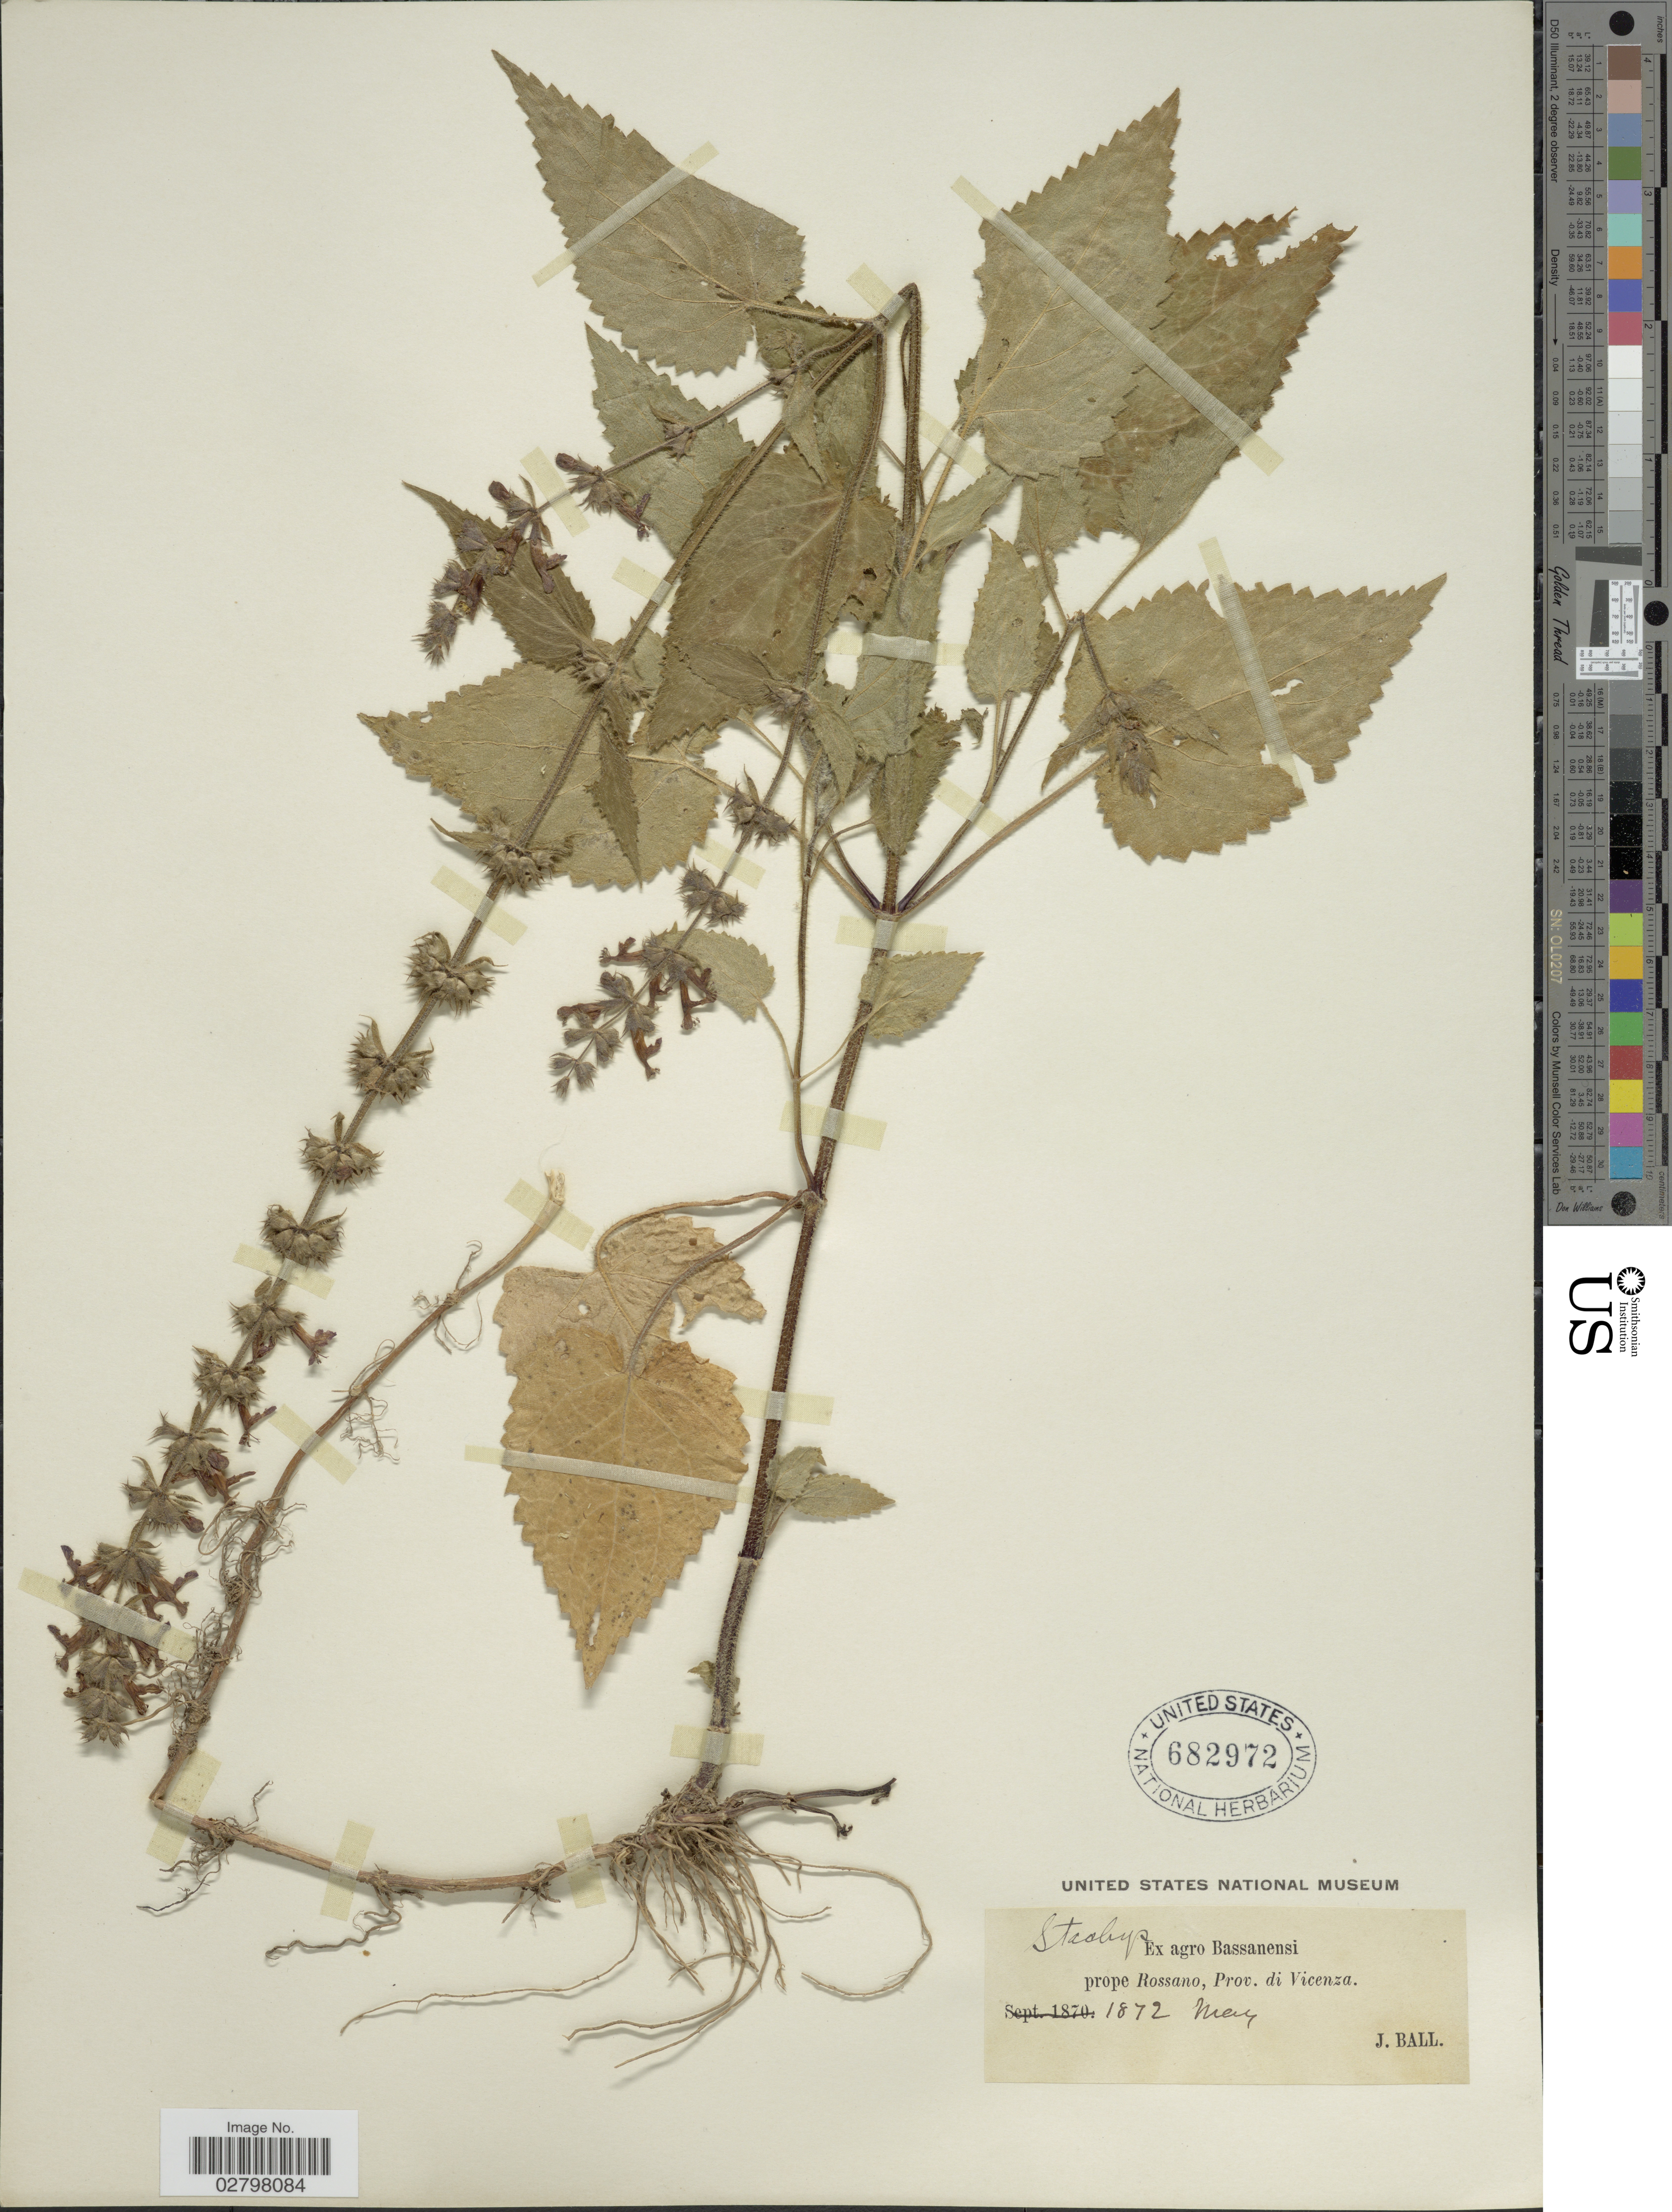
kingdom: Plantae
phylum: Tracheophyta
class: Magnoliopsida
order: Lamiales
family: Lamiaceae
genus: Stachys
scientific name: Stachys sp.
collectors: J. Ball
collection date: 1872-05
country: Italy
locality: Ex agro Bassanensi prope Rossano, Prov. di Vicenza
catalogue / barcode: US 682972